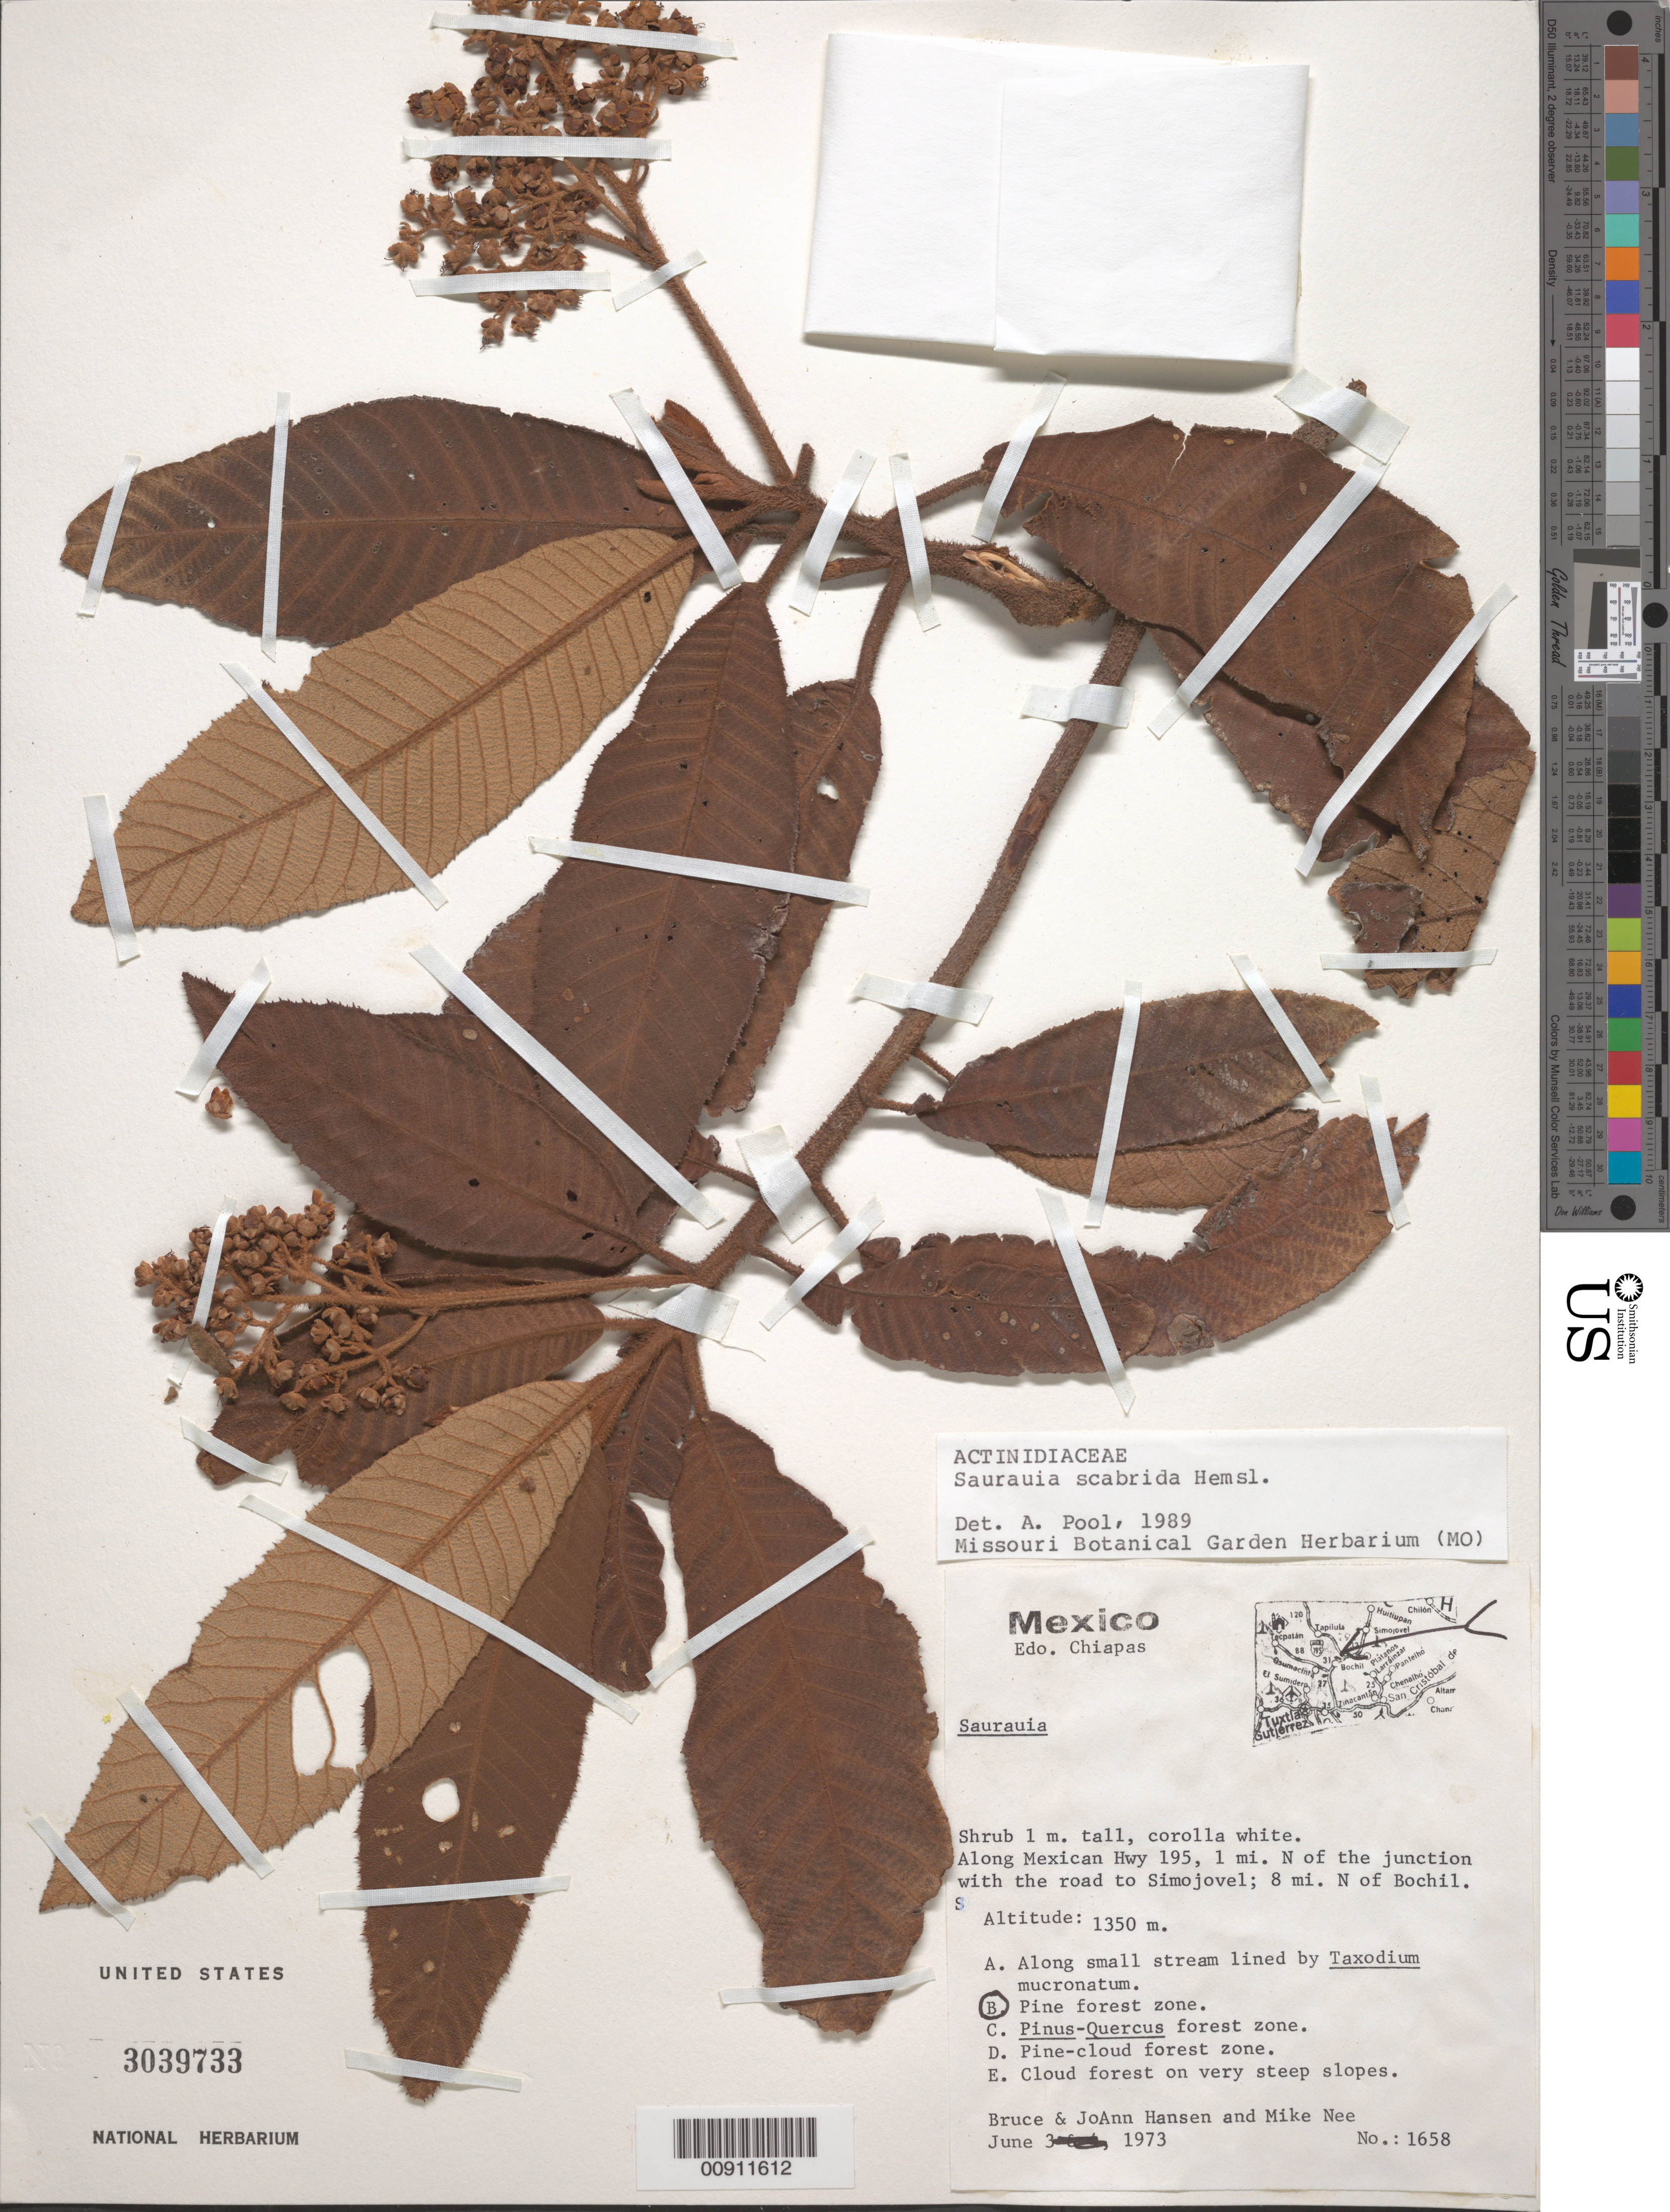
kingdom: Plantae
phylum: Tracheophyta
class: Magnoliopsida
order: Ericales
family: Actinidiaceae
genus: Saurauia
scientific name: Saurauia scabrida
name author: Hemsl.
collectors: B. Hansen, J. Hansen & M. Nee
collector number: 1658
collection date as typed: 03 Jun 1973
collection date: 1973-06-03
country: Mexico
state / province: Chiapas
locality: Along Mexican Hwy 195, 1 mi. N of the junction with the road to Simojovel; 8 mi. N of Bochil.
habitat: Pine forest zone.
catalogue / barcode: US 3039733